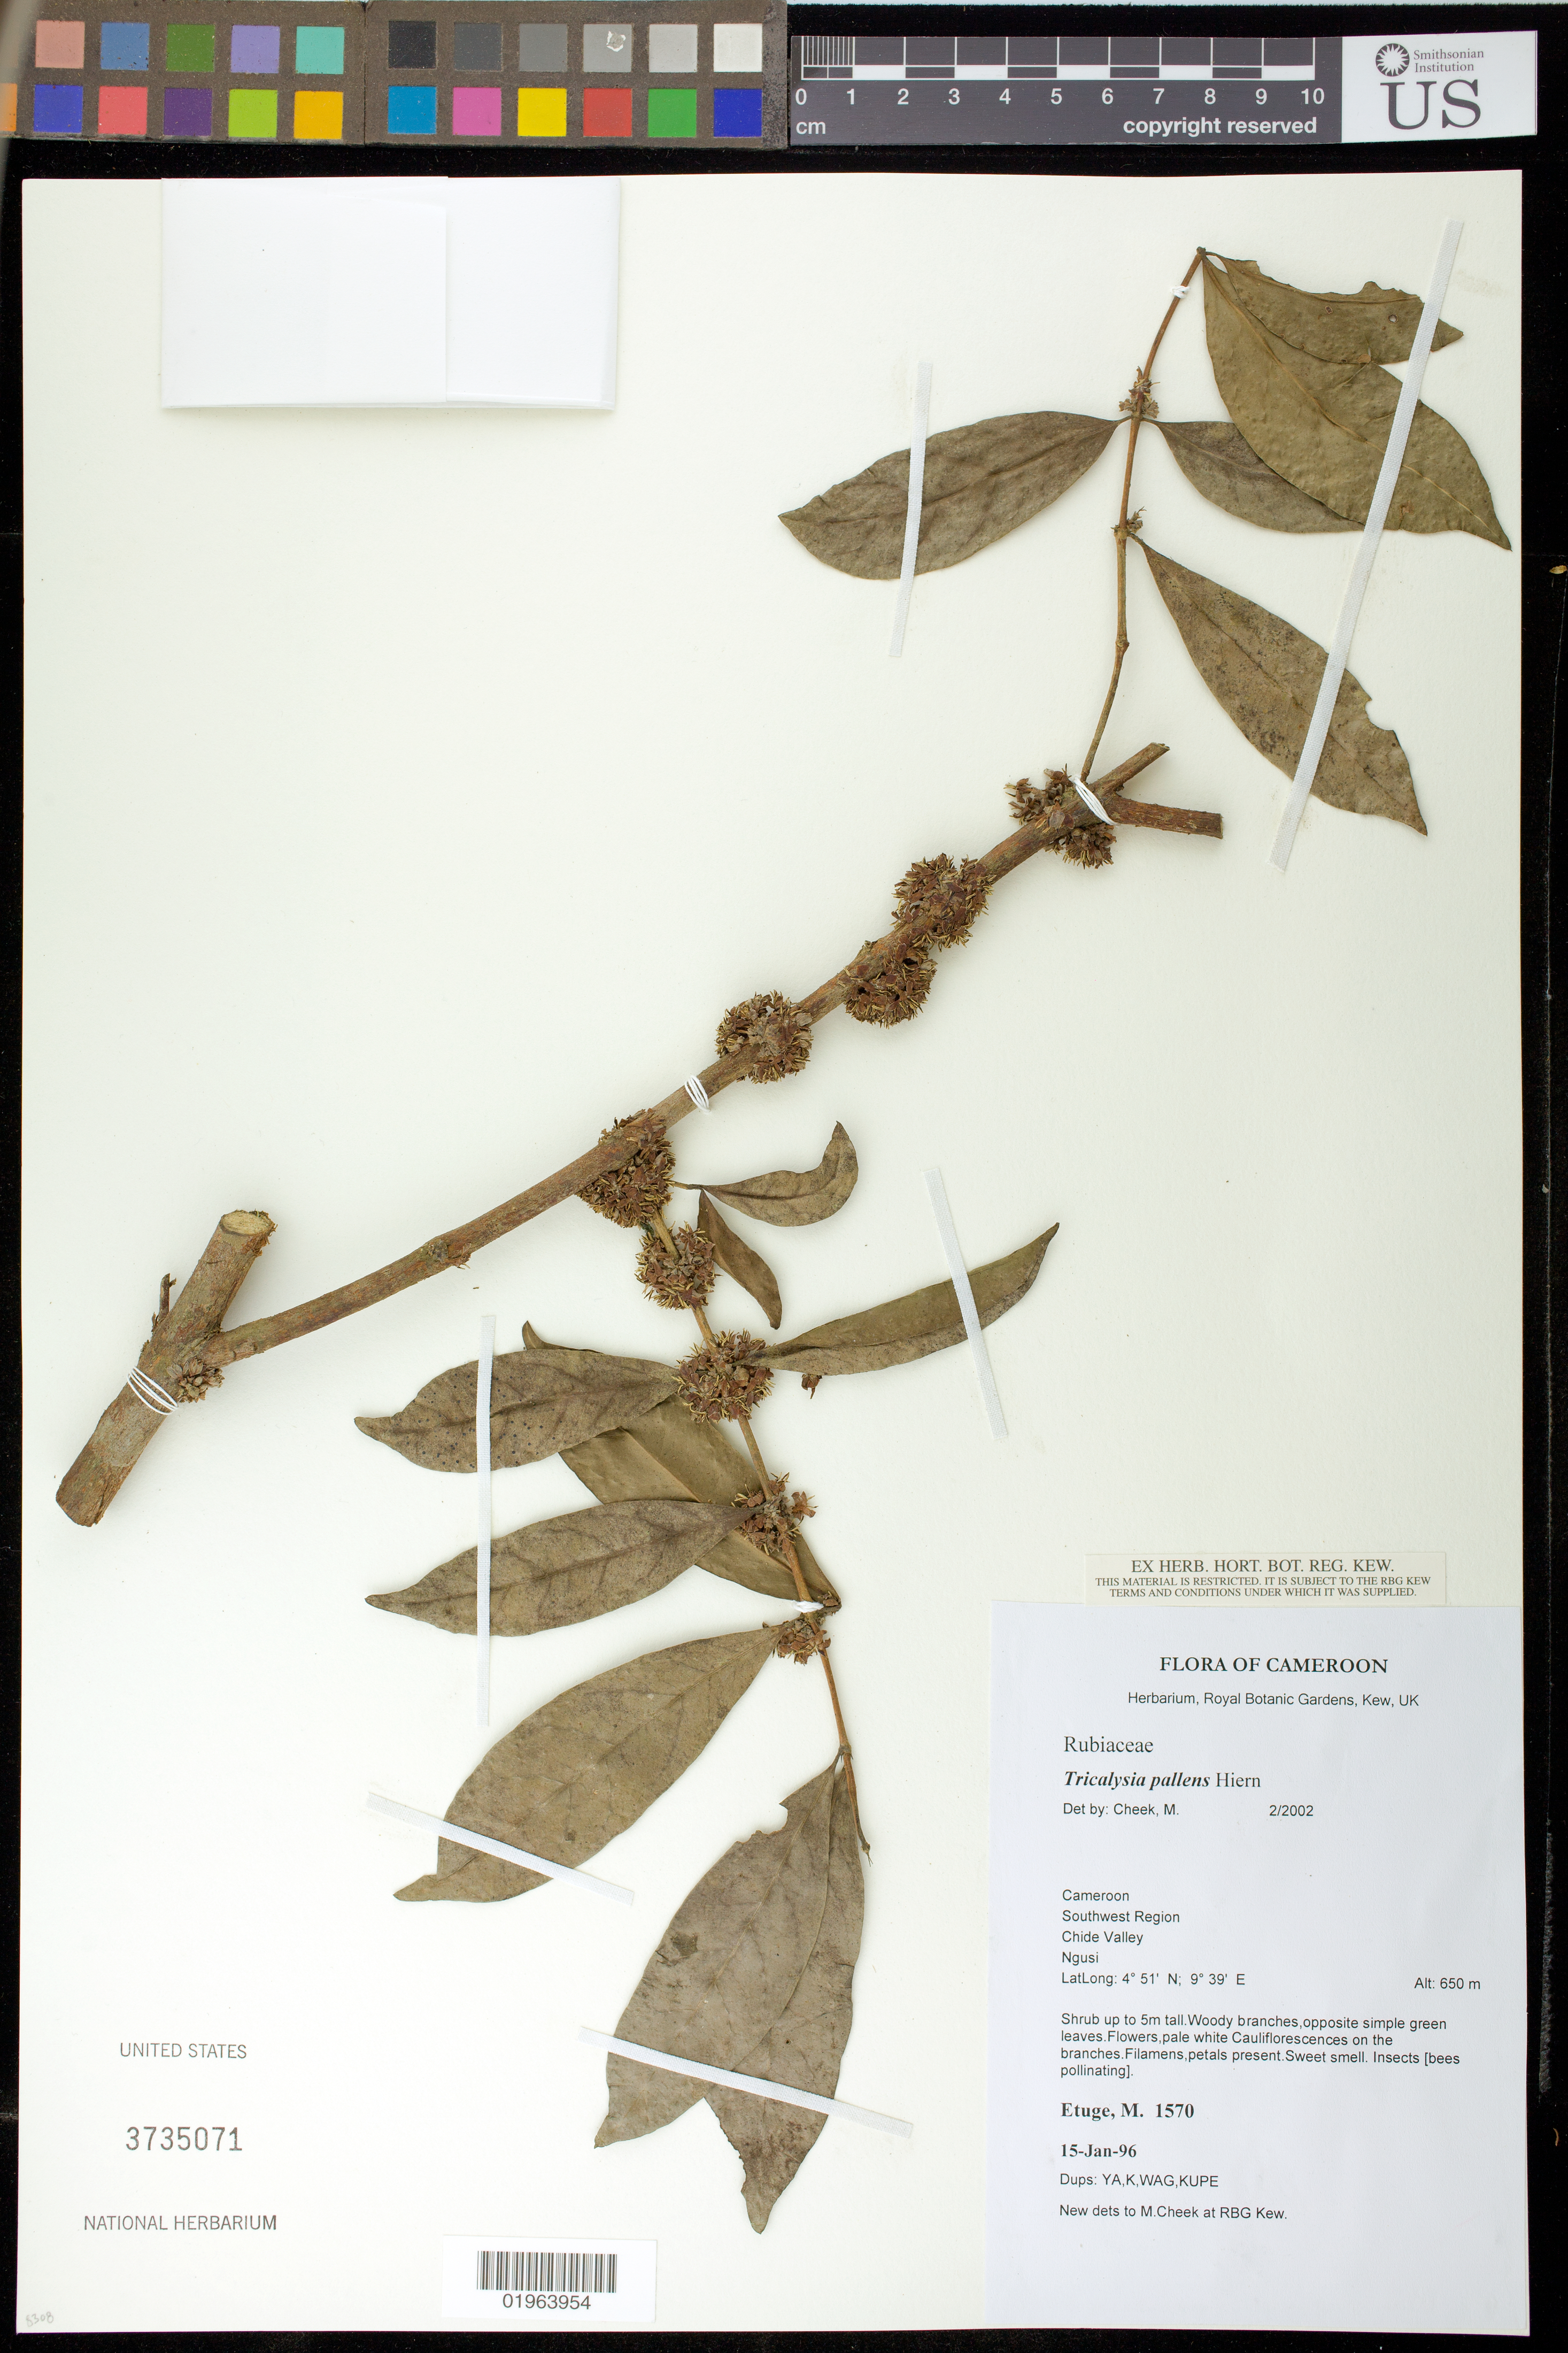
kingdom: Plantae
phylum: Tracheophyta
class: Magnoliopsida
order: Gentianales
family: Rubiaceae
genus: Tricalysia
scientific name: Tricalysia pallens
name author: Hiern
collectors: M. Etuge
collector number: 1570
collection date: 1996-01-15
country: Cameroon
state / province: Sud-Ouest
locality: Chide Valley, Ngusi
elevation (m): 650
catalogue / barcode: US 3735071